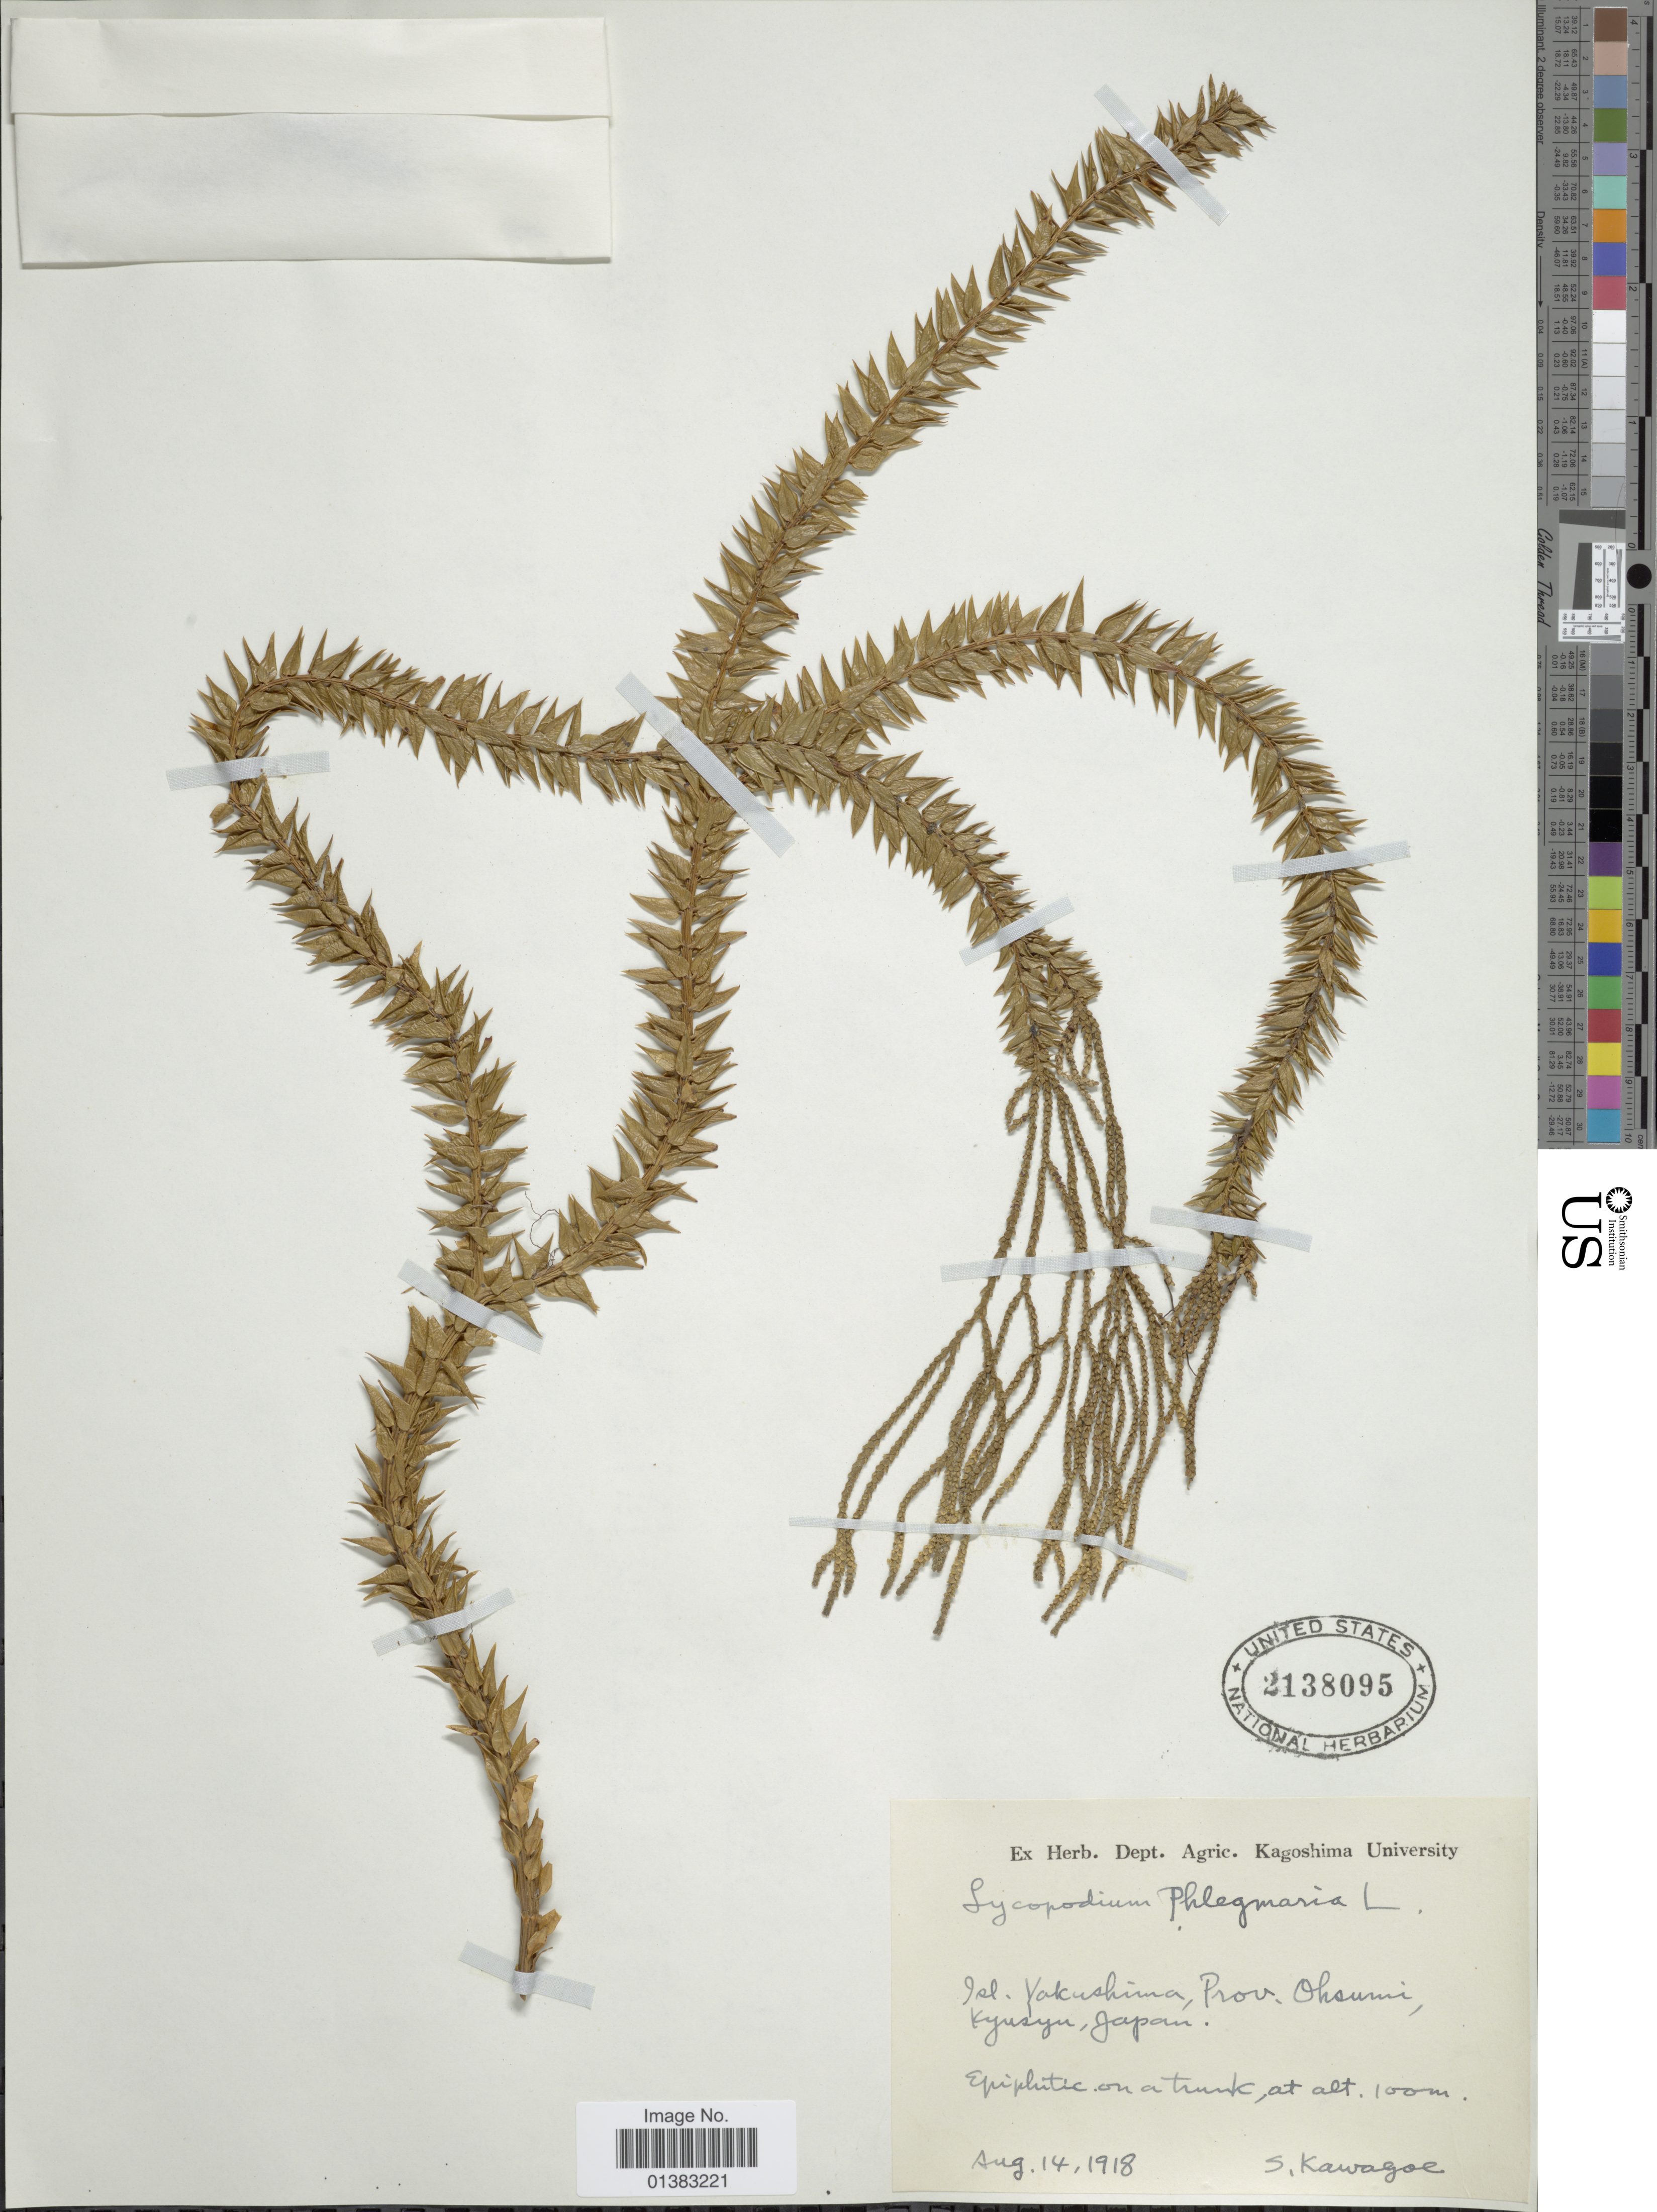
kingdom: Plantae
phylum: Tracheophyta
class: Lycopodiopsida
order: Lycopodiales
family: Lycopodiaceae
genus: Phlegmariurus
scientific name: Phlegmariurus phlegmaria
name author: (L.) Holub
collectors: S. Kawagoe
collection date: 1918-08-14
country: Japan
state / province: Kagosima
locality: Isl. Yakushima, Prov. Ohsumi, Kyusyu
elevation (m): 100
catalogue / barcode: US 2138095